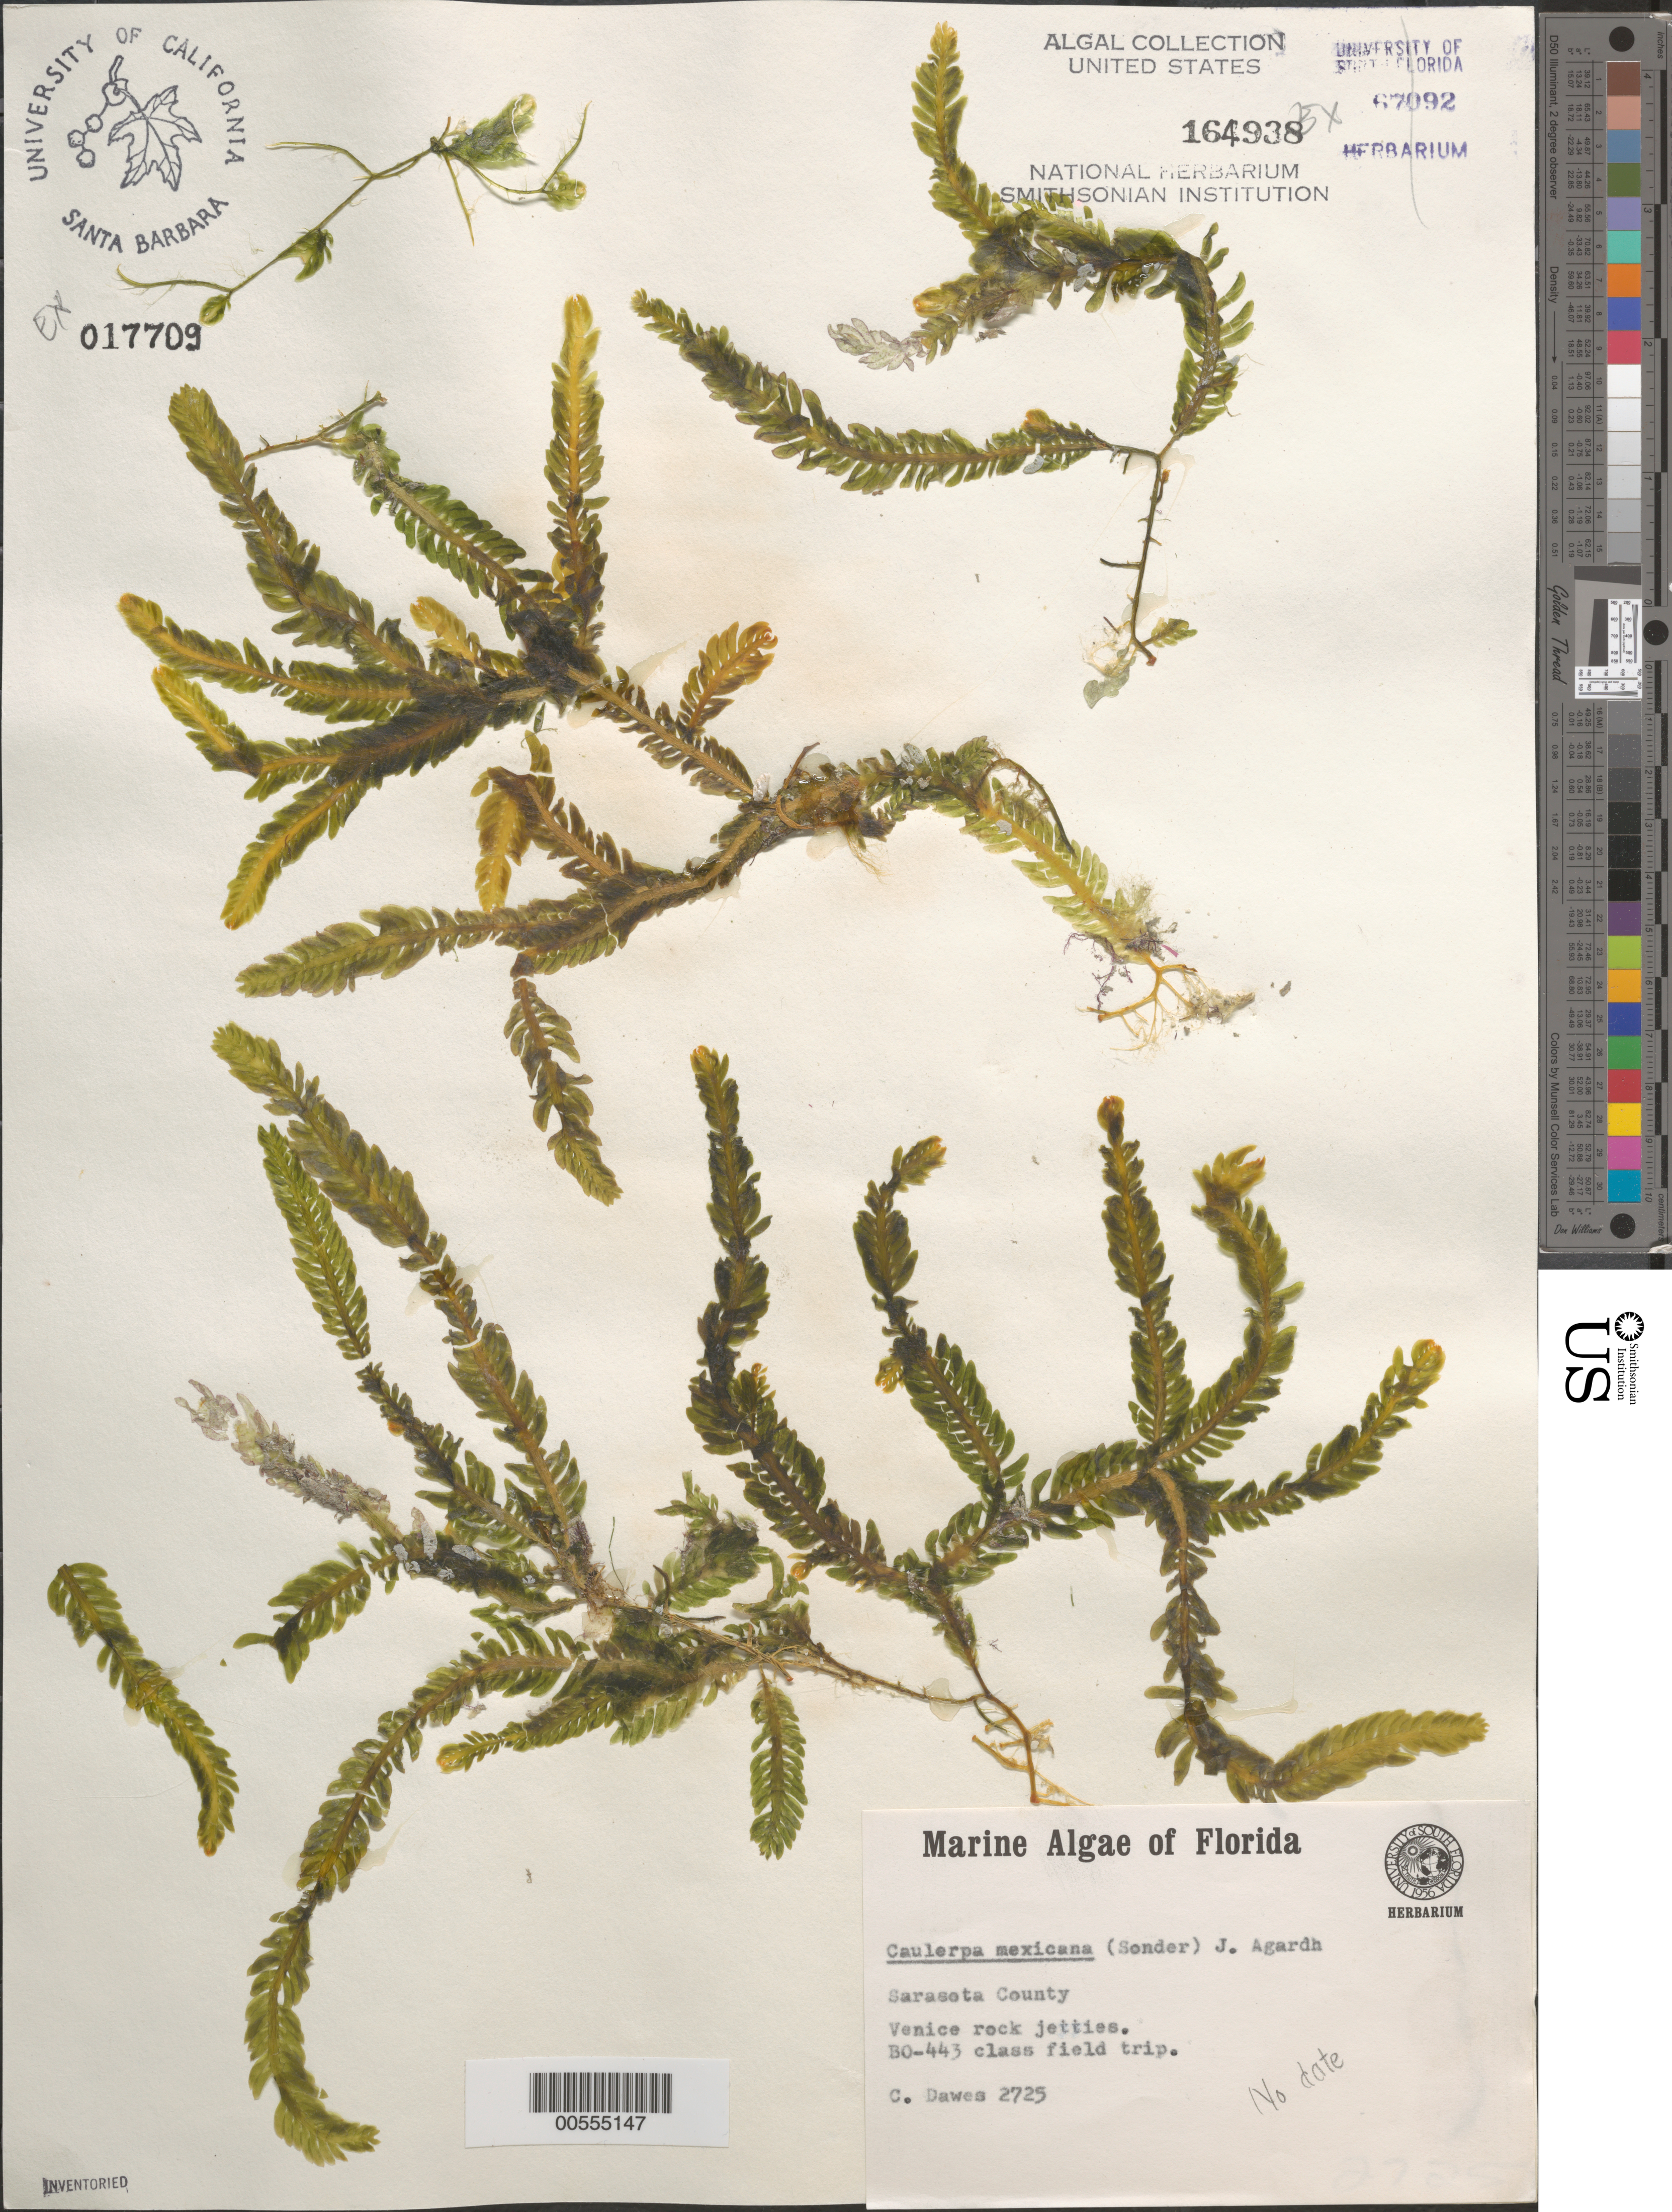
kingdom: Plantae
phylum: Chlorophyta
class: Ulvophyceae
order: Bryopsidales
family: Caulerpaceae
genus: Caulerpa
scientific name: Caulerpa mexicana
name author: Sond. ex Kütz.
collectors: C. Dawes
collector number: Cjd 2725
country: United States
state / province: Florida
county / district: Sarasota County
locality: Venice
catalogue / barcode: US 164938